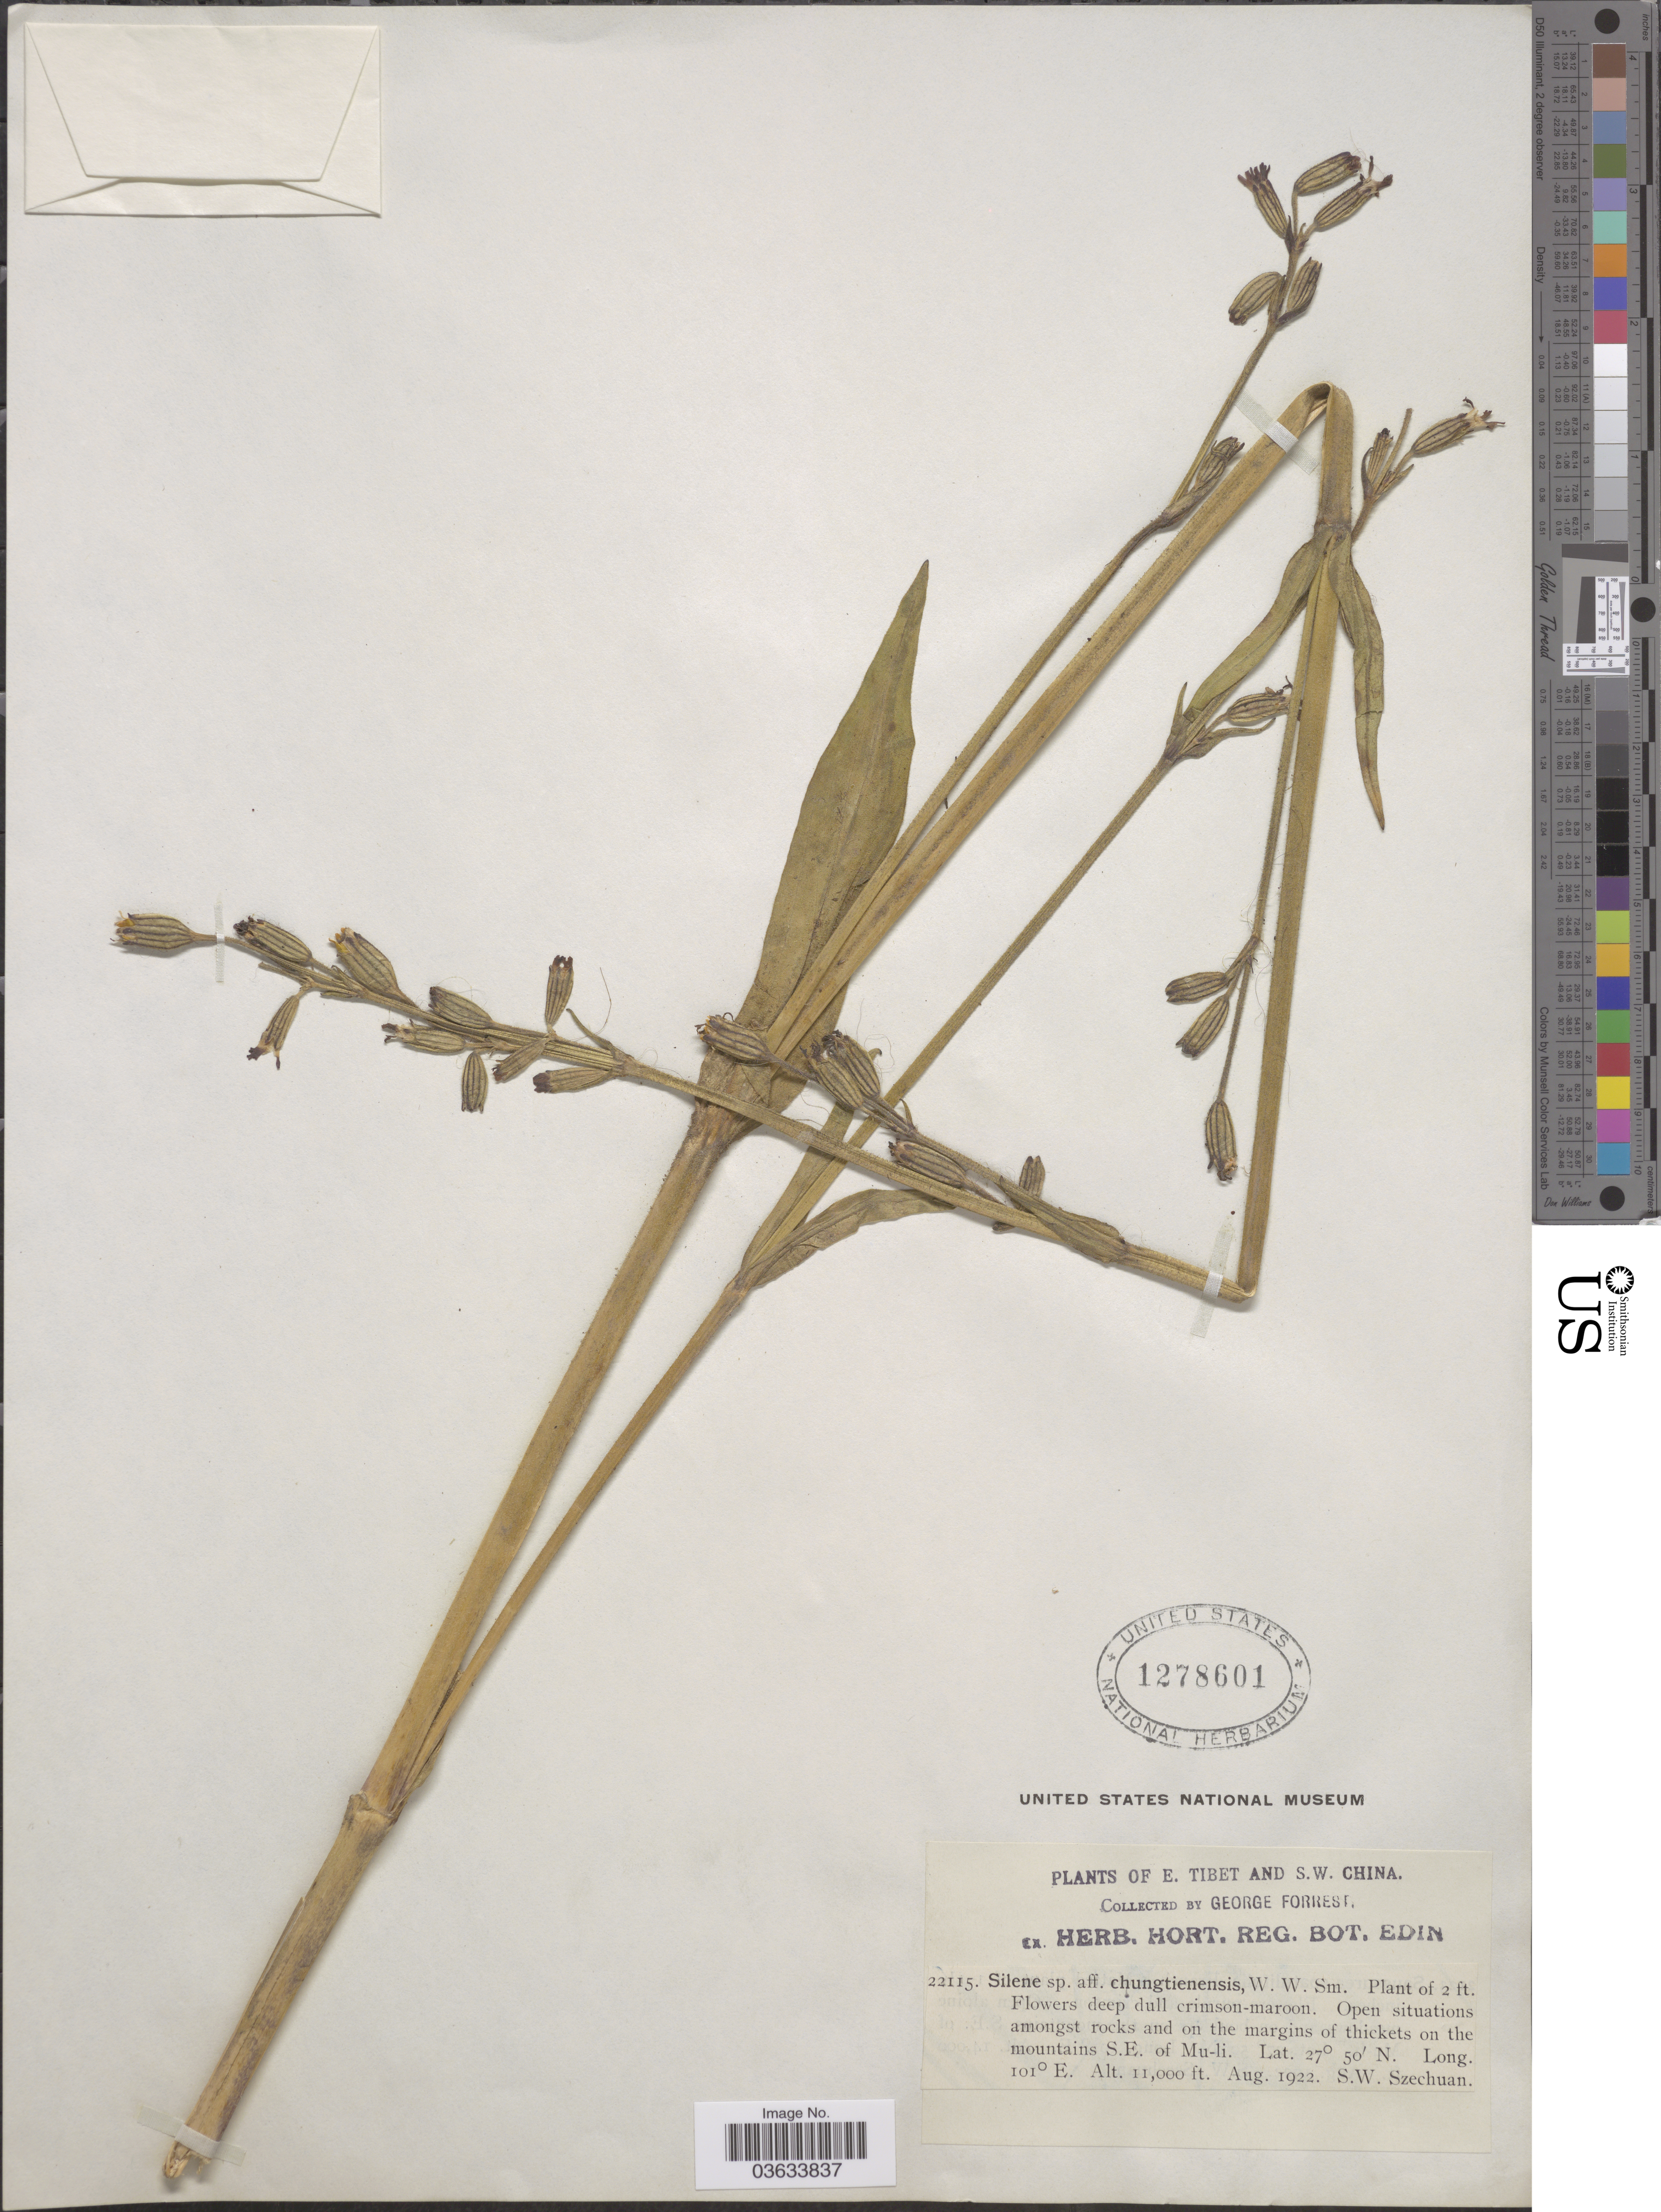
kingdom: Plantae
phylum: Tracheophyta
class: Magnoliopsida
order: Caryophyllales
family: Caryophyllaceae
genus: Silene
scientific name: Silene chungtienensis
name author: W.W. Sm.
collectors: G. Forrest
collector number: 22115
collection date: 1922-08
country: China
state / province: Sichuan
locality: E. Tibet and S.W. China. On the mountains S.E. of mu-li. S.W. Szechuan.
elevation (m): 3353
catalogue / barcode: US 1278601